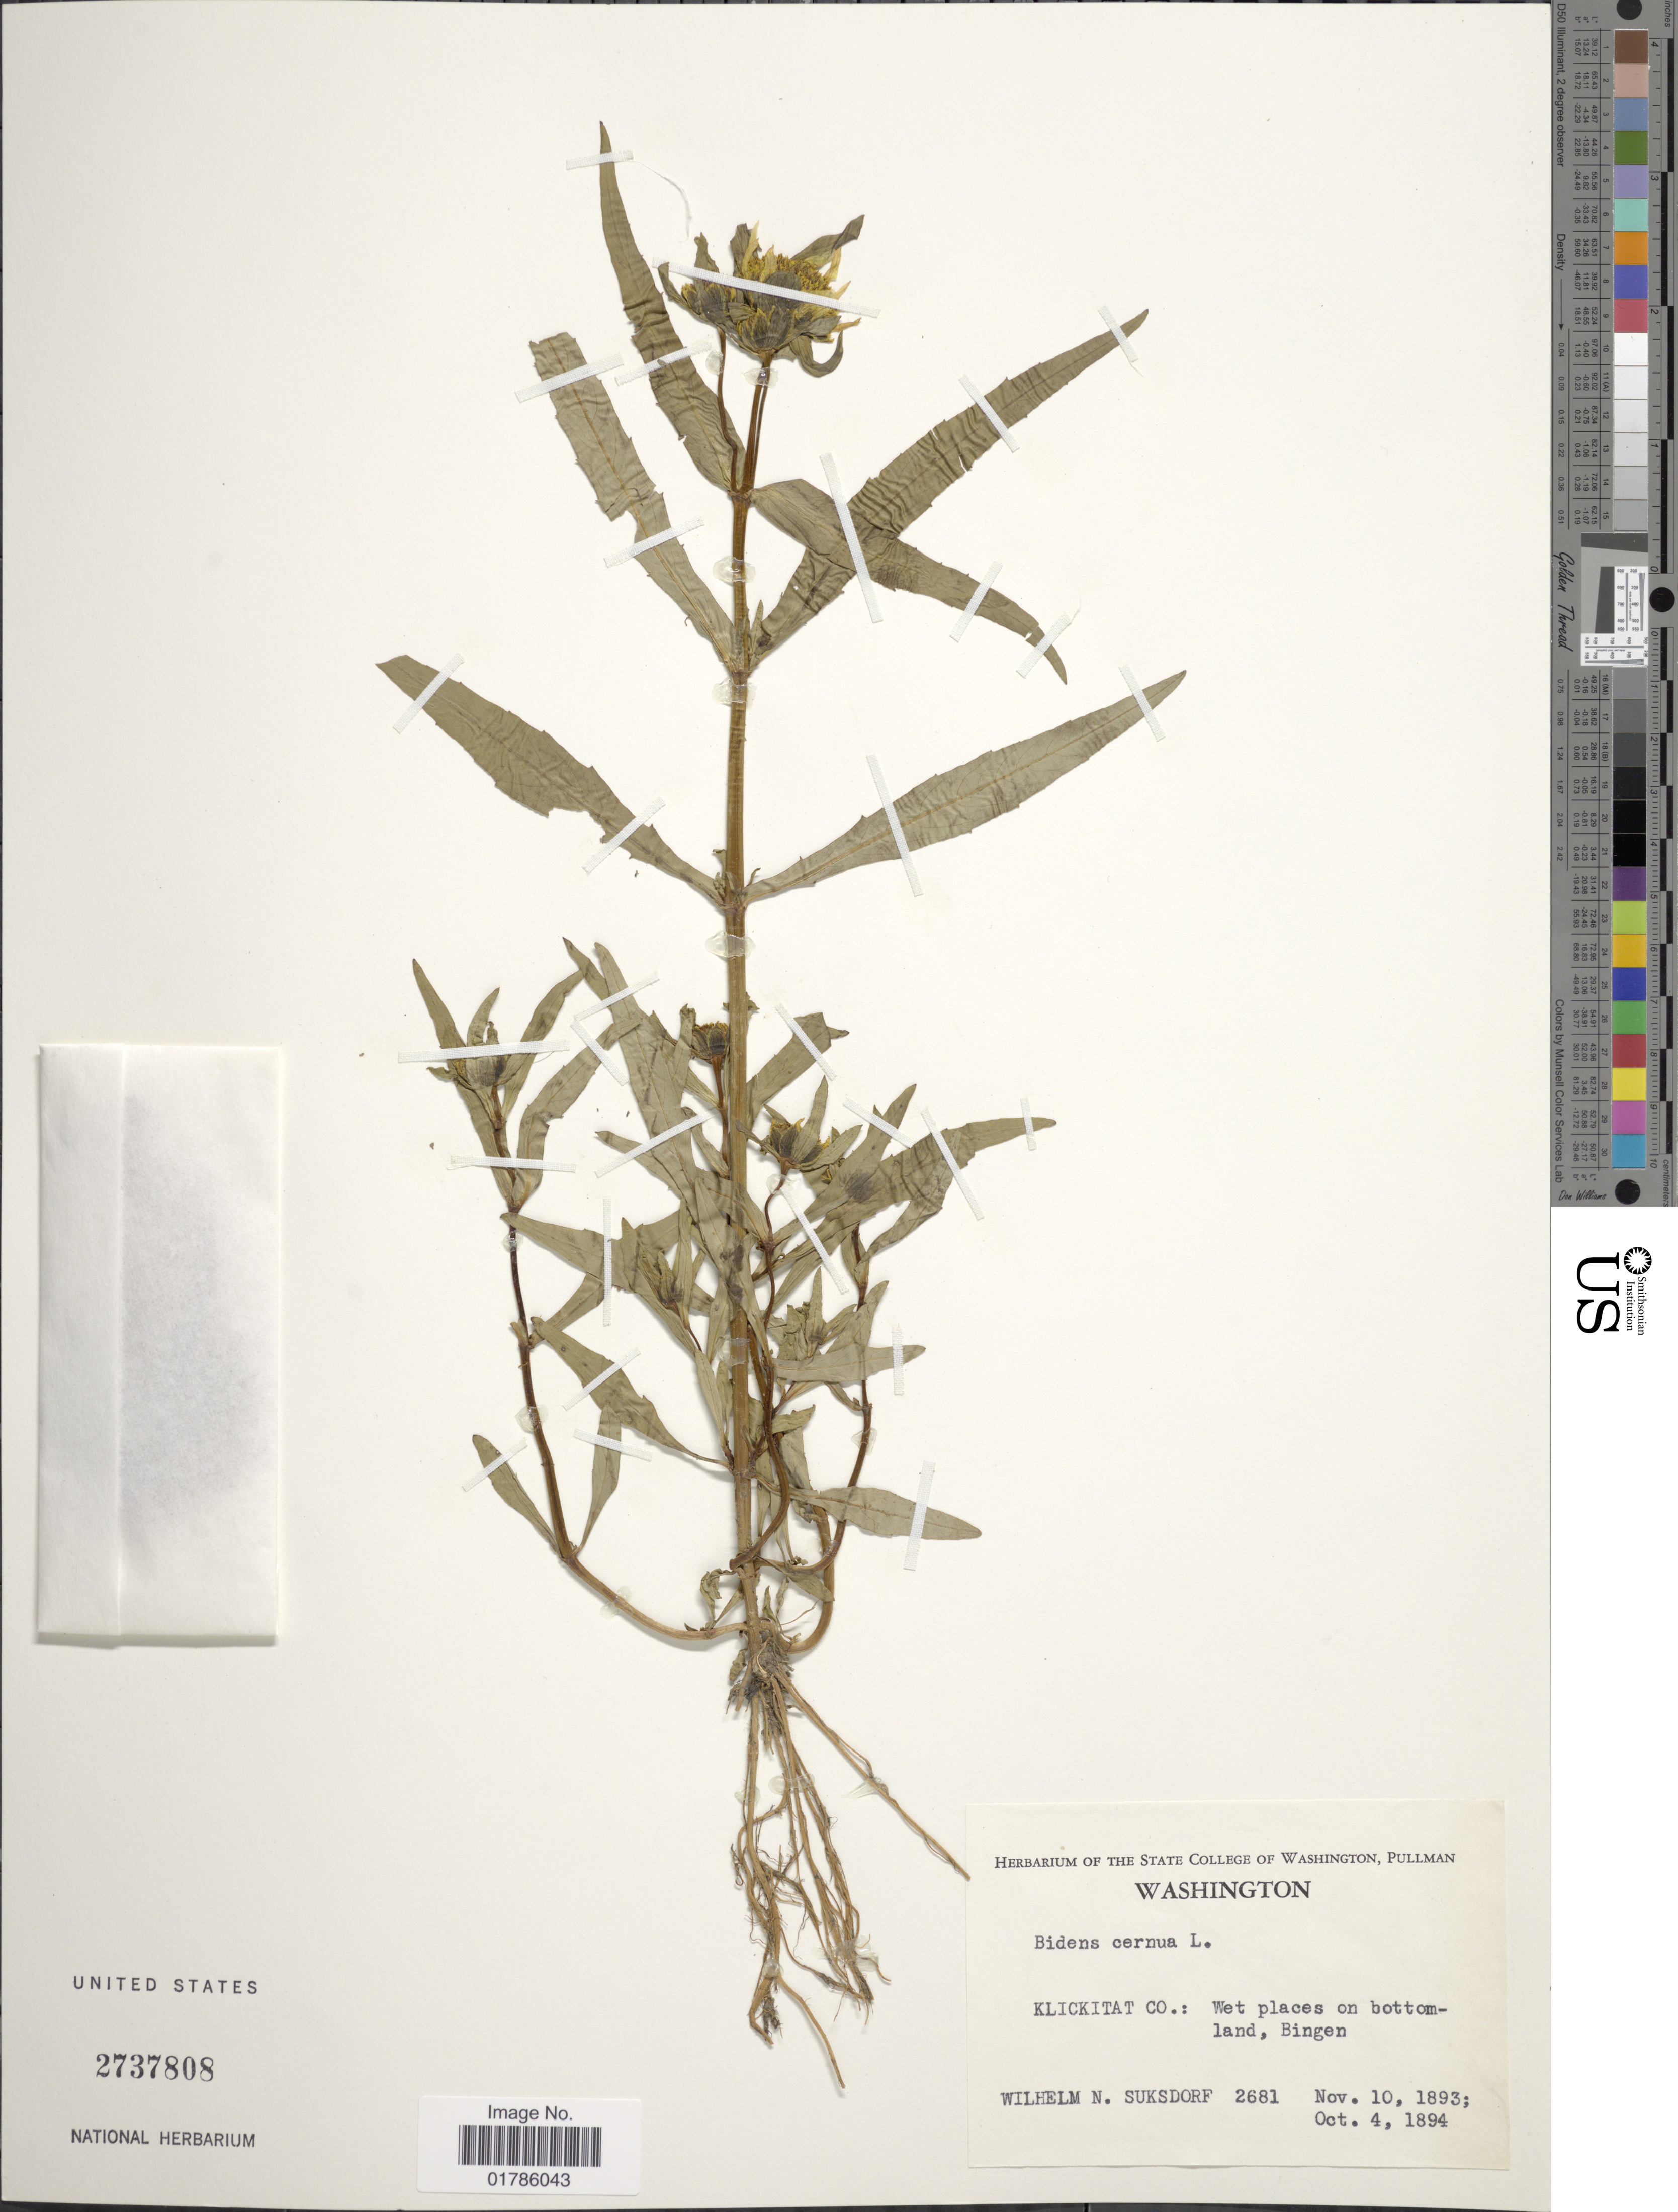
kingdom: Plantae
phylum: Tracheophyta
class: Magnoliopsida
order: Asterales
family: Asteraceae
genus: Bidens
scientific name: Bidens cernua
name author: L.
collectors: W. N. Suksdorf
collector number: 2681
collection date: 1893-11-10/1894-10-01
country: United States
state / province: Washington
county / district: Klickitat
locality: Klickitat Co.: Bingen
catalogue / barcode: US 2737808